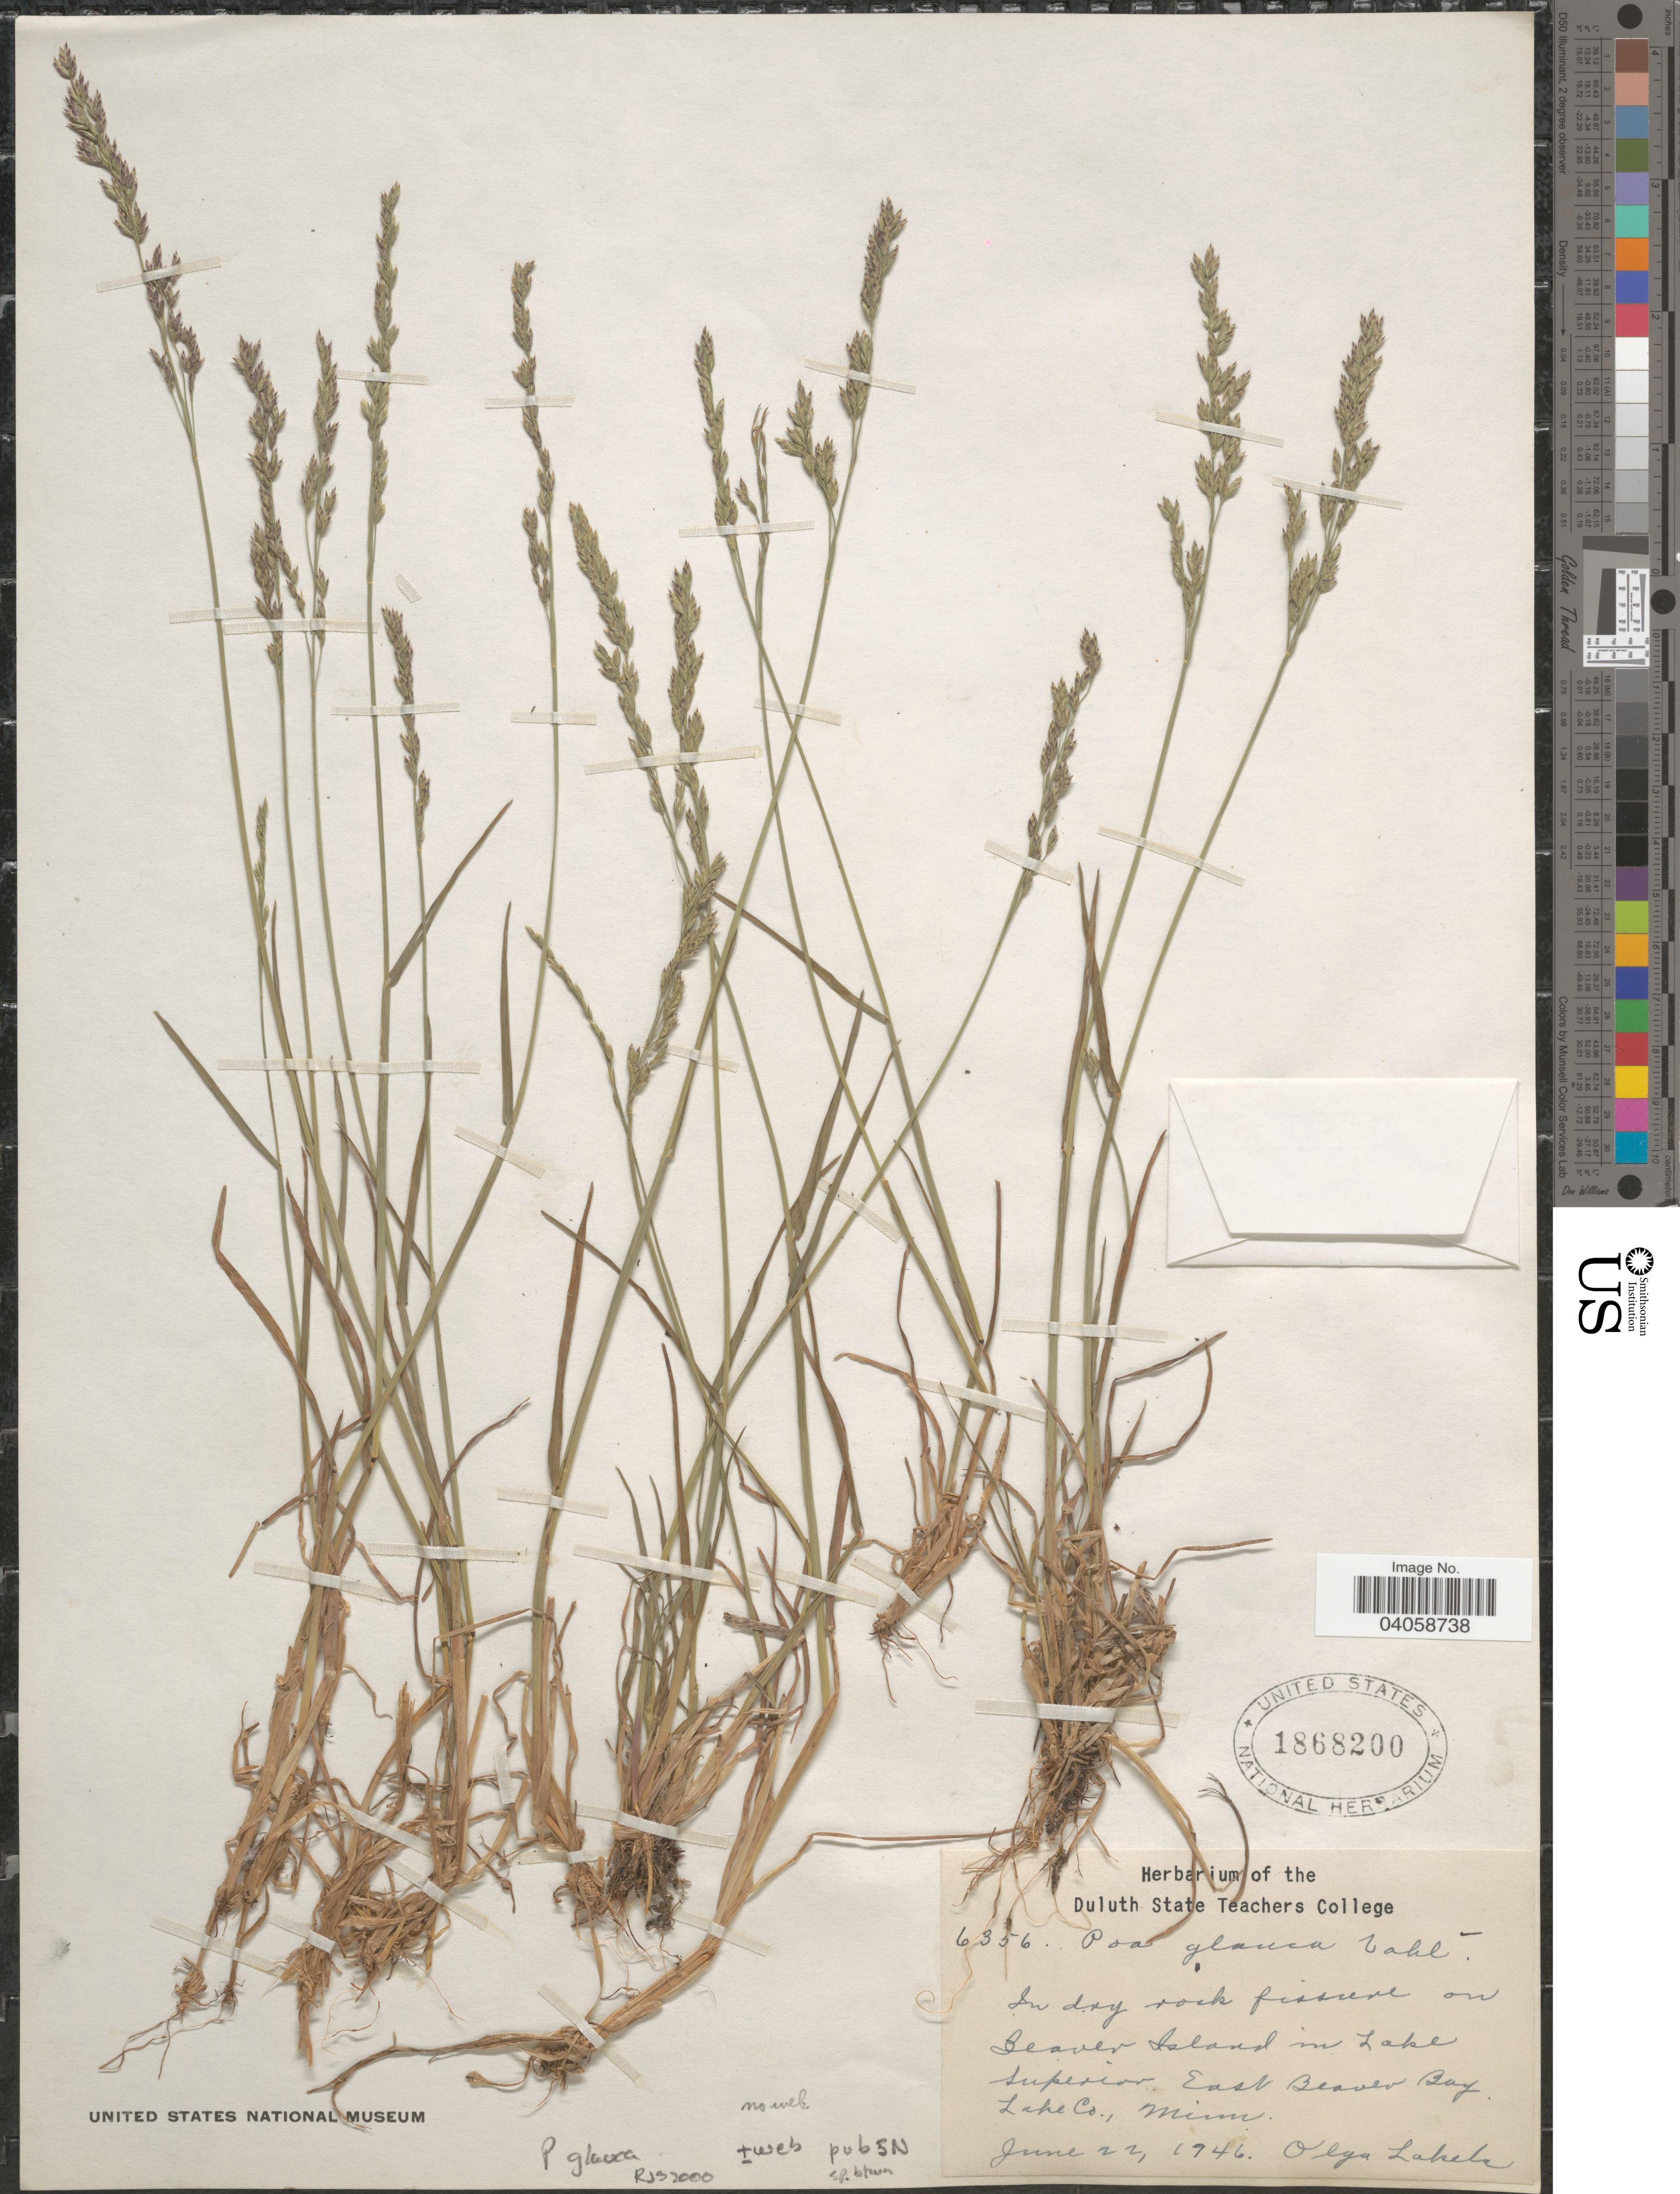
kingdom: Plantae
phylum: Tracheophyta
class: Liliopsida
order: Poales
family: Poaceae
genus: Poa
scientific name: Poa glauca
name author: Vahl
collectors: O. K. Lakela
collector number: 6356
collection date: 1946-06-22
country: United States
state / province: Minnesota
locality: On Beaver Island in Lake Superior. East Beaver Bay. Lake Co.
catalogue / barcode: US 1868200